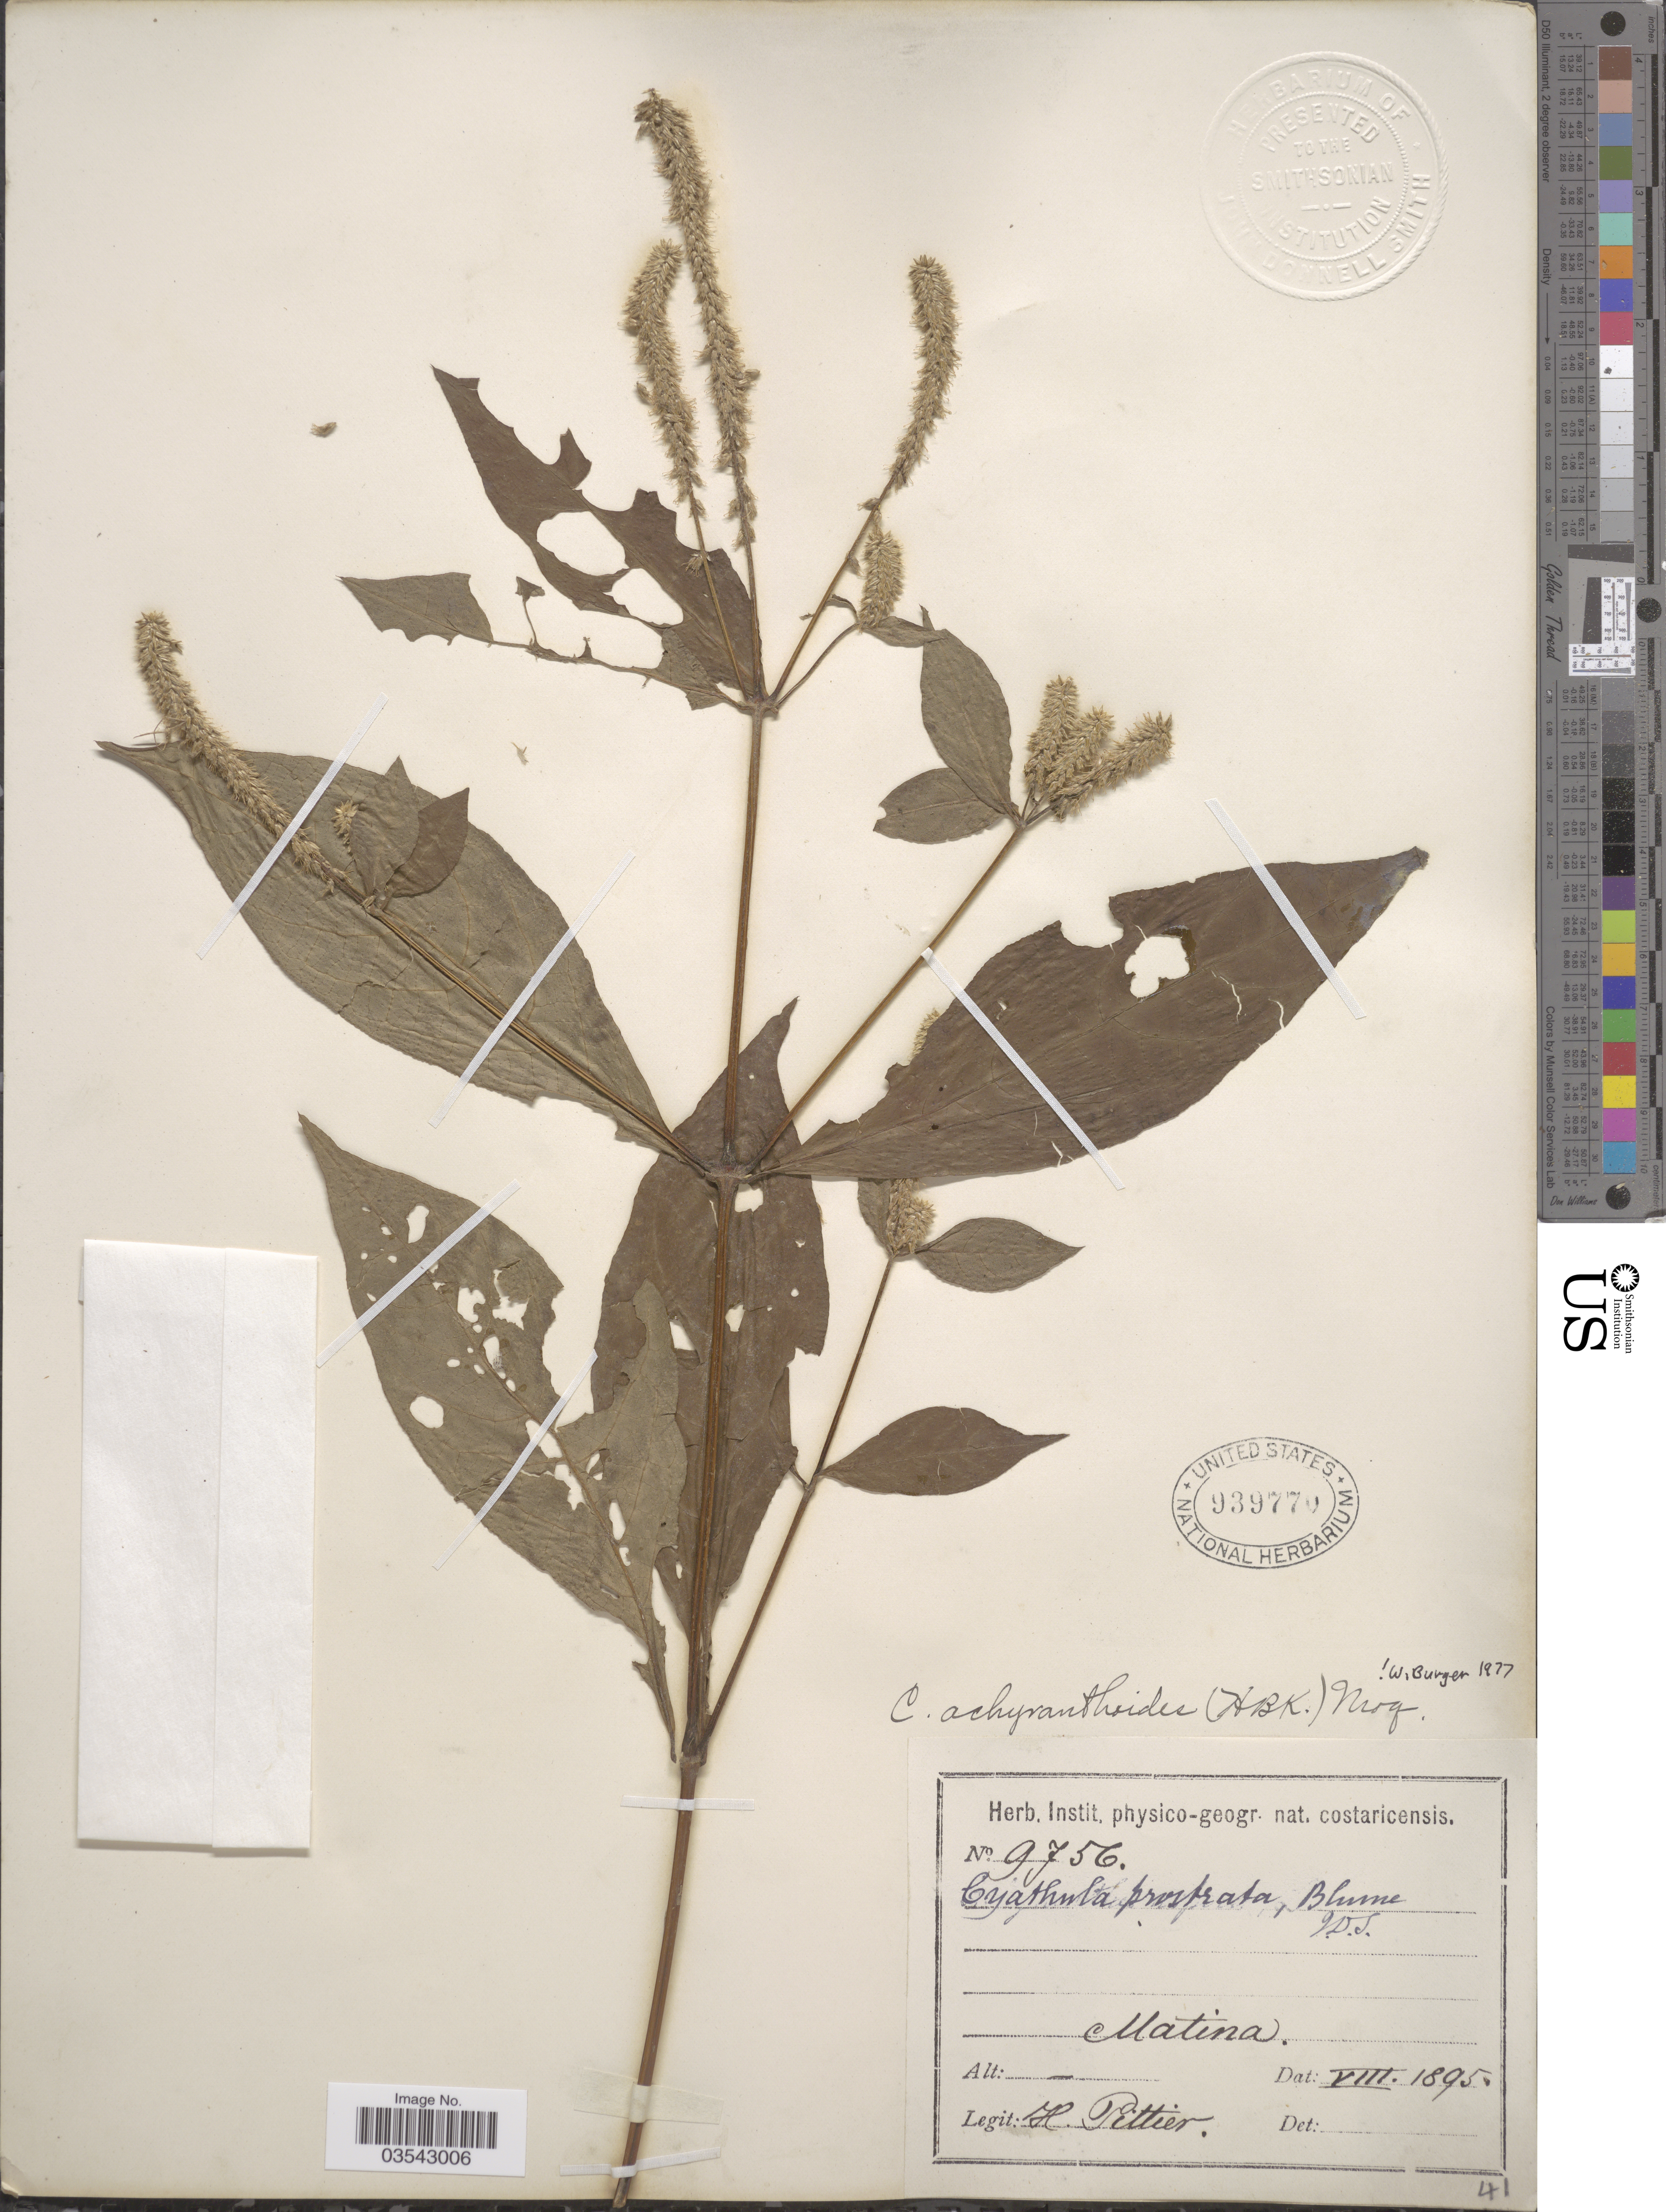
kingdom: Plantae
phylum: Tracheophyta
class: Magnoliopsida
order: Caryophyllales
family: Amaranthaceae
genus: Cyathula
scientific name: Cyathula achyranthoides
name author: (Kunth) Moq.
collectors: H. F. Pittier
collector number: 9756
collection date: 1895-08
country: Costa Rica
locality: Matina.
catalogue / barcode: US 939770